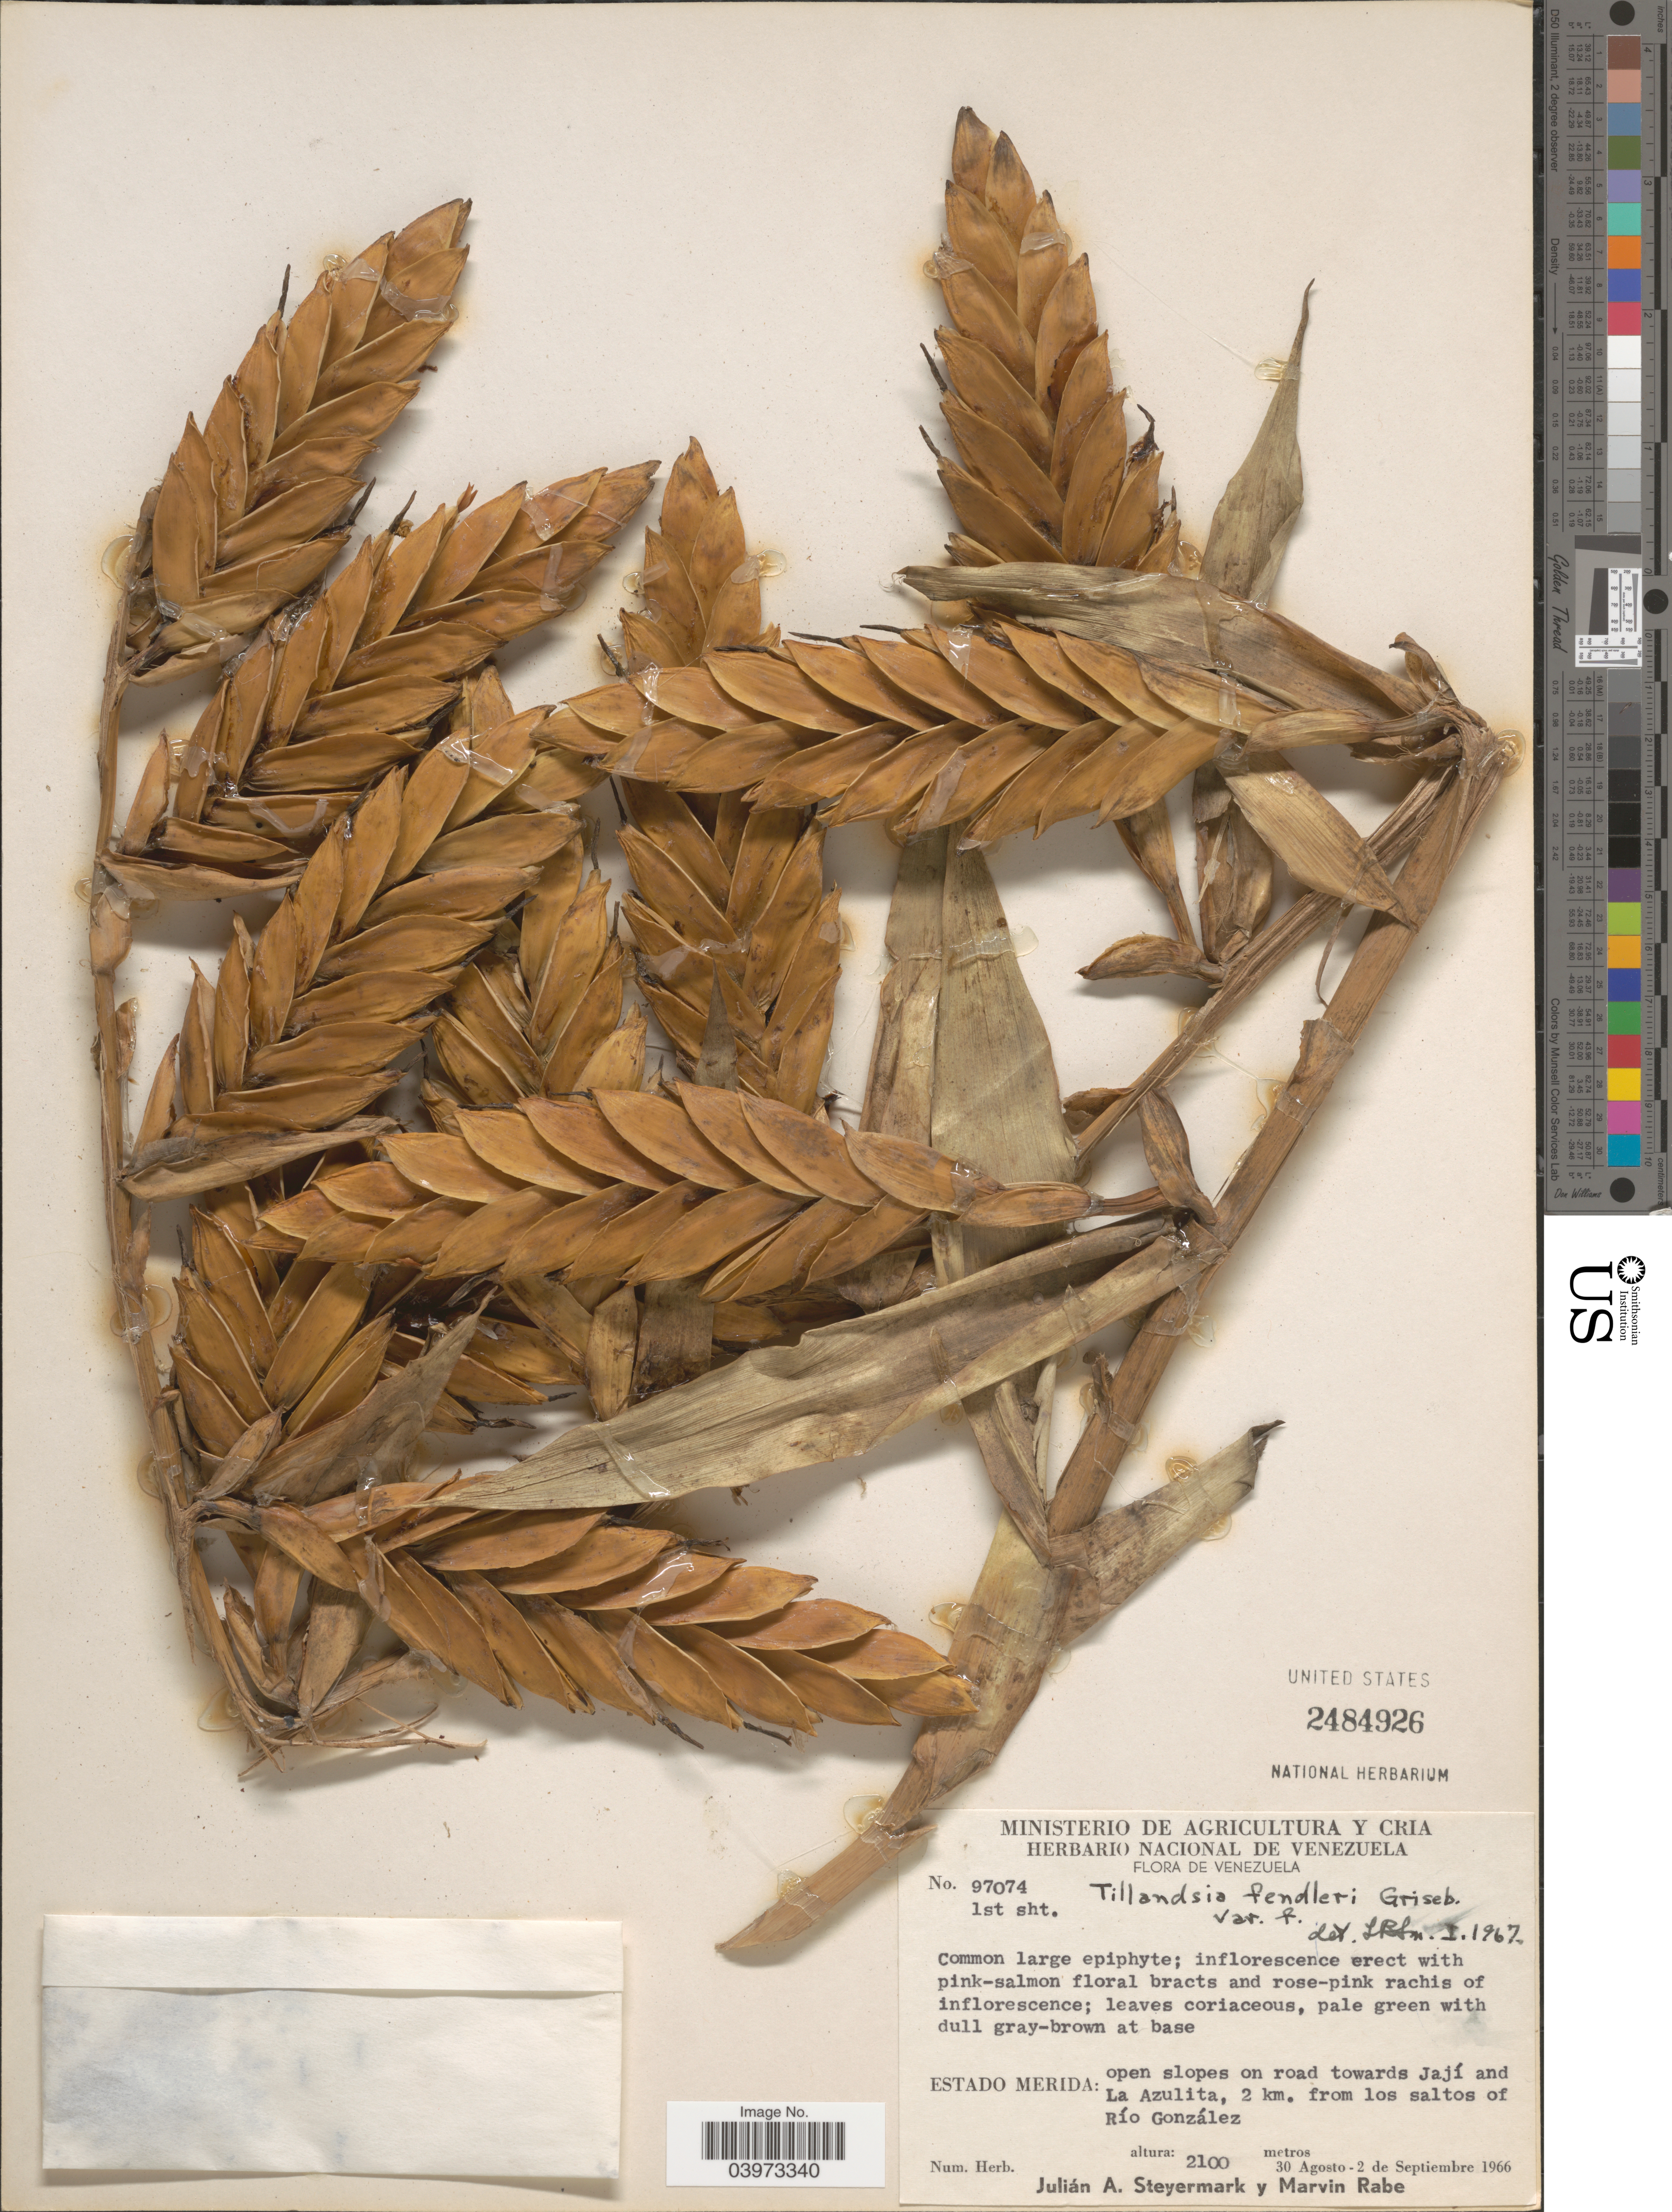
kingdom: Plantae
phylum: Tracheophyta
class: Liliopsida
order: Poales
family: Bromeliaceae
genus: Tillandsia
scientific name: Tillandsia fendleri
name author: Griseb.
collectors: J. Steyermark & M. Rabe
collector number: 97074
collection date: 1966-08-30/1966-09-02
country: Venezuela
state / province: Merida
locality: Open slopes on road towards Jají and La Azulita, 2 km. from los saltos of Río González.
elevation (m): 2100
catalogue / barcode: US 2484926